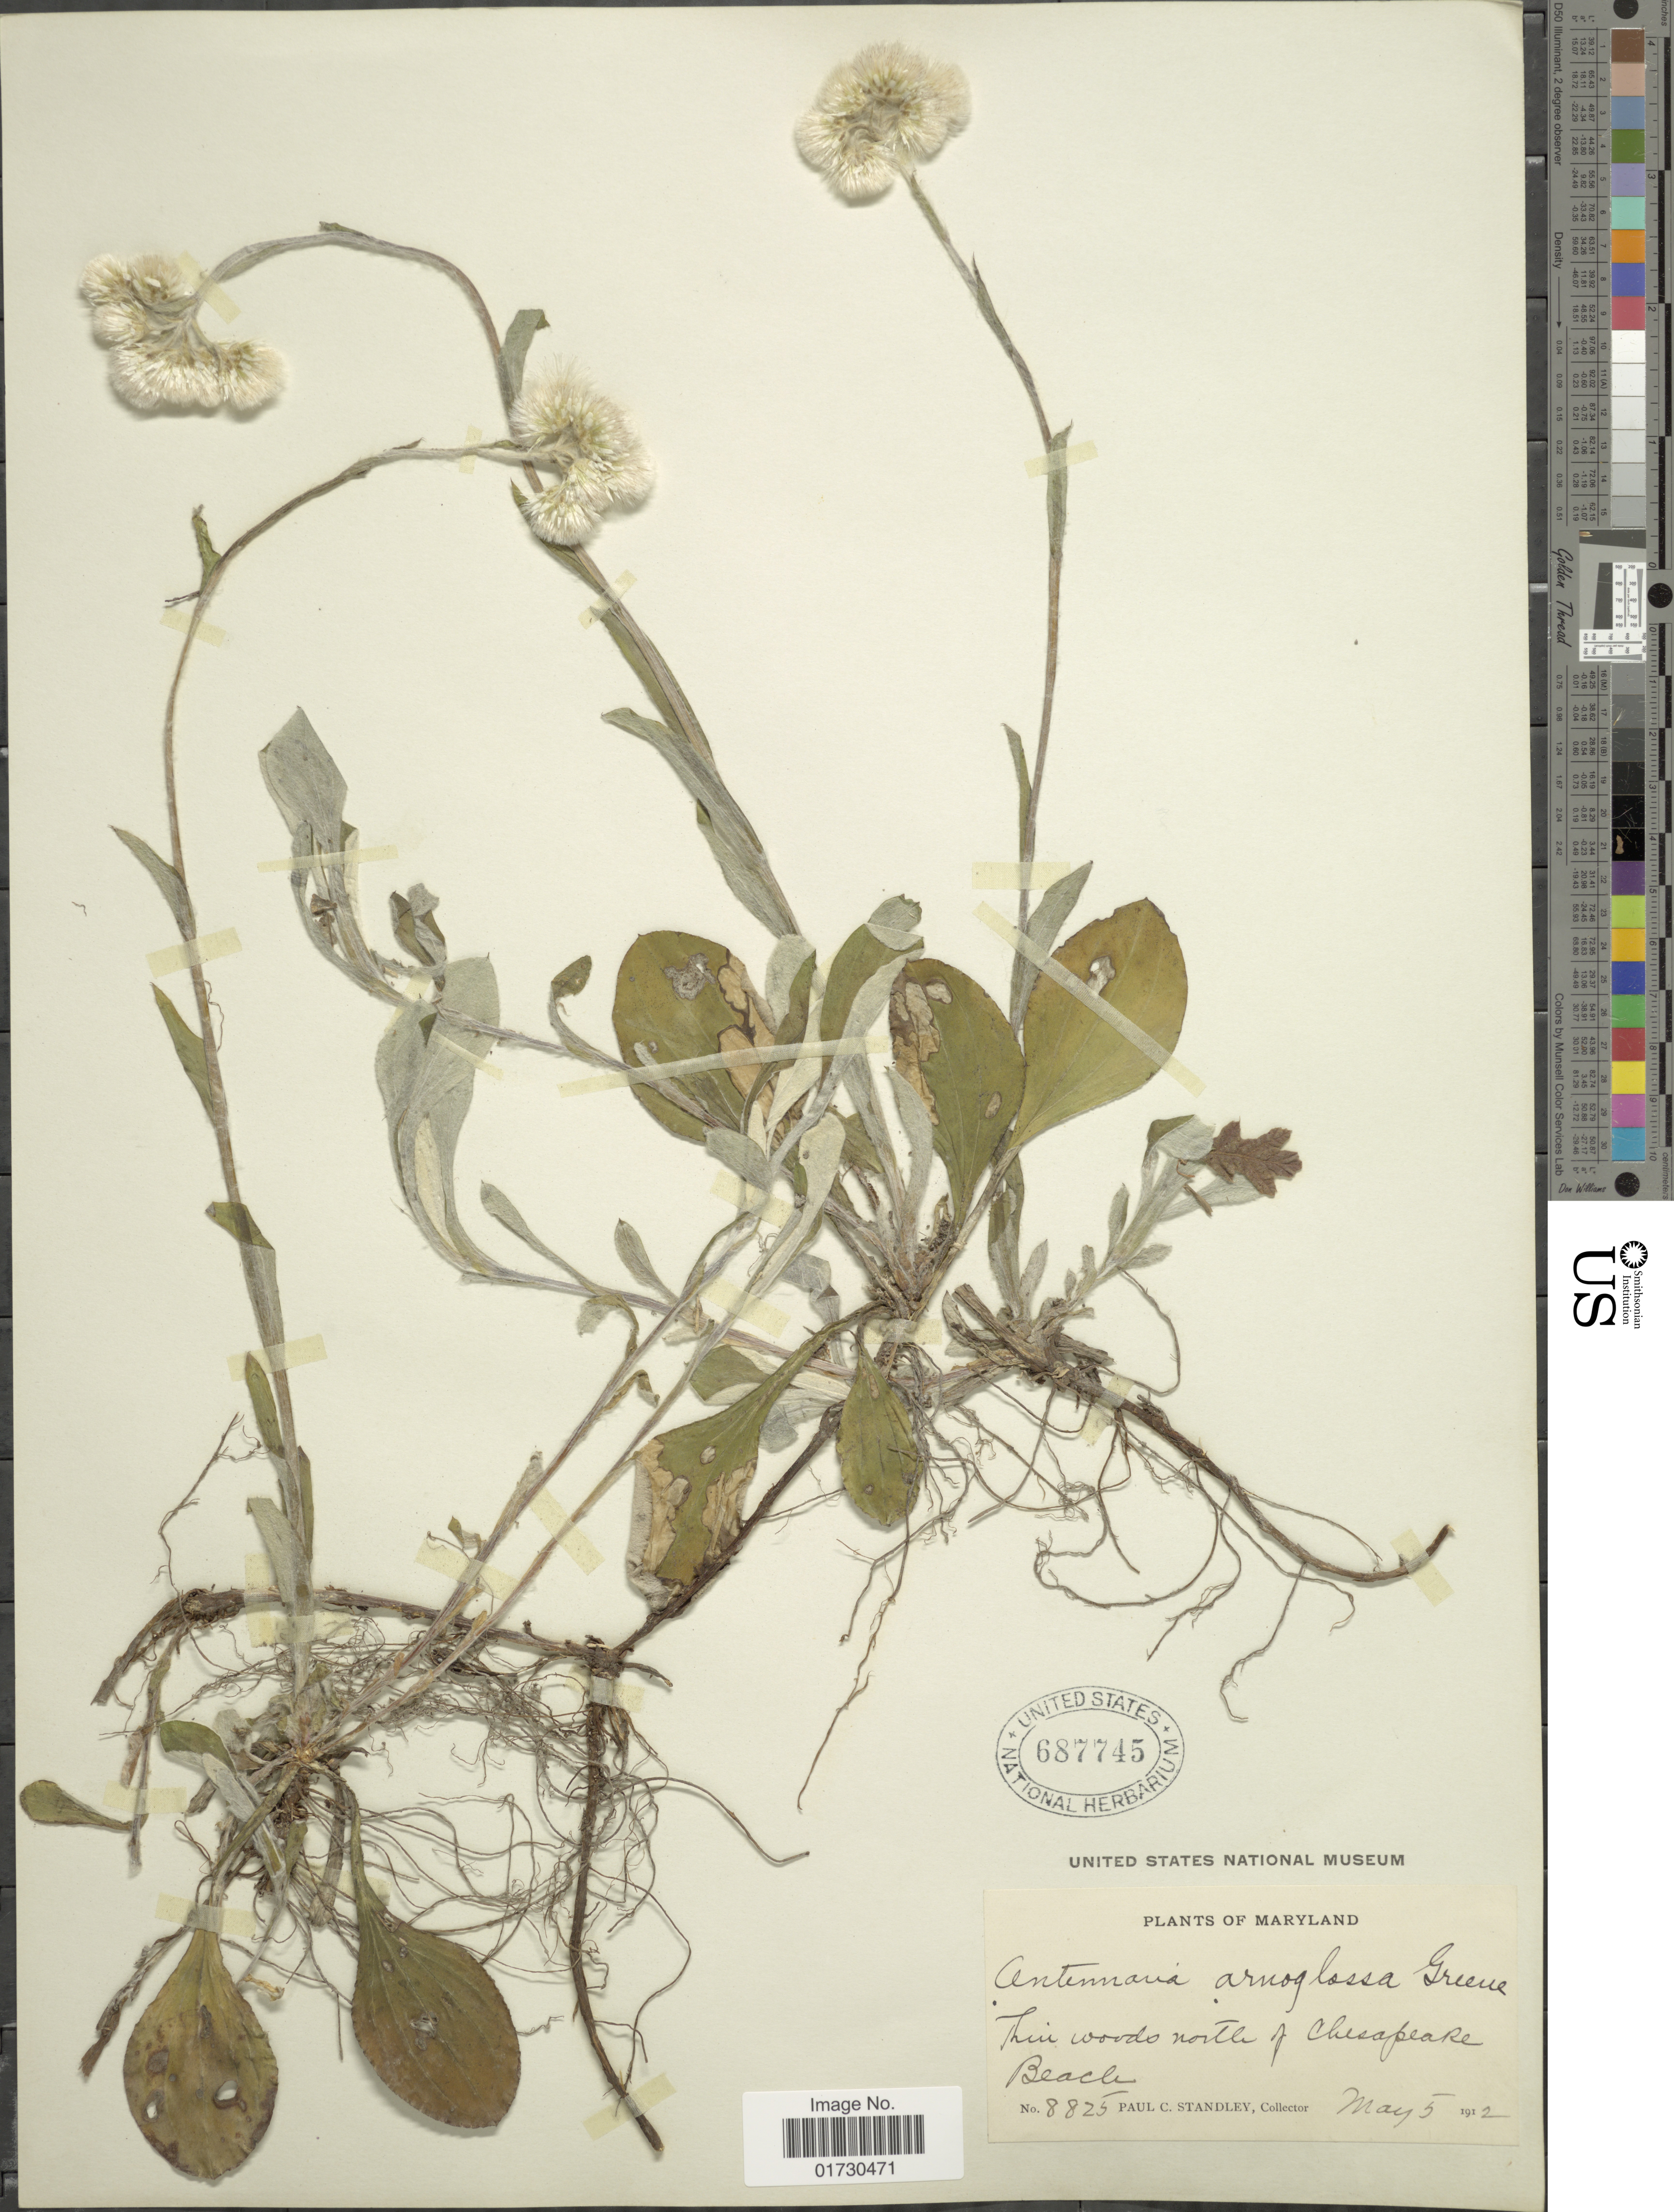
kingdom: Plantae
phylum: Tracheophyta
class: Magnoliopsida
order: Asterales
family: Asteraceae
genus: Antennaria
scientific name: Antennaria arnoglossa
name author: Greene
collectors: P. C. Standley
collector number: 8825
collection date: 1912-05-05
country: United States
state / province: Maryland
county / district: Calvert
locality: Thin woods north of Chesapeake Beach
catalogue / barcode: US 687745